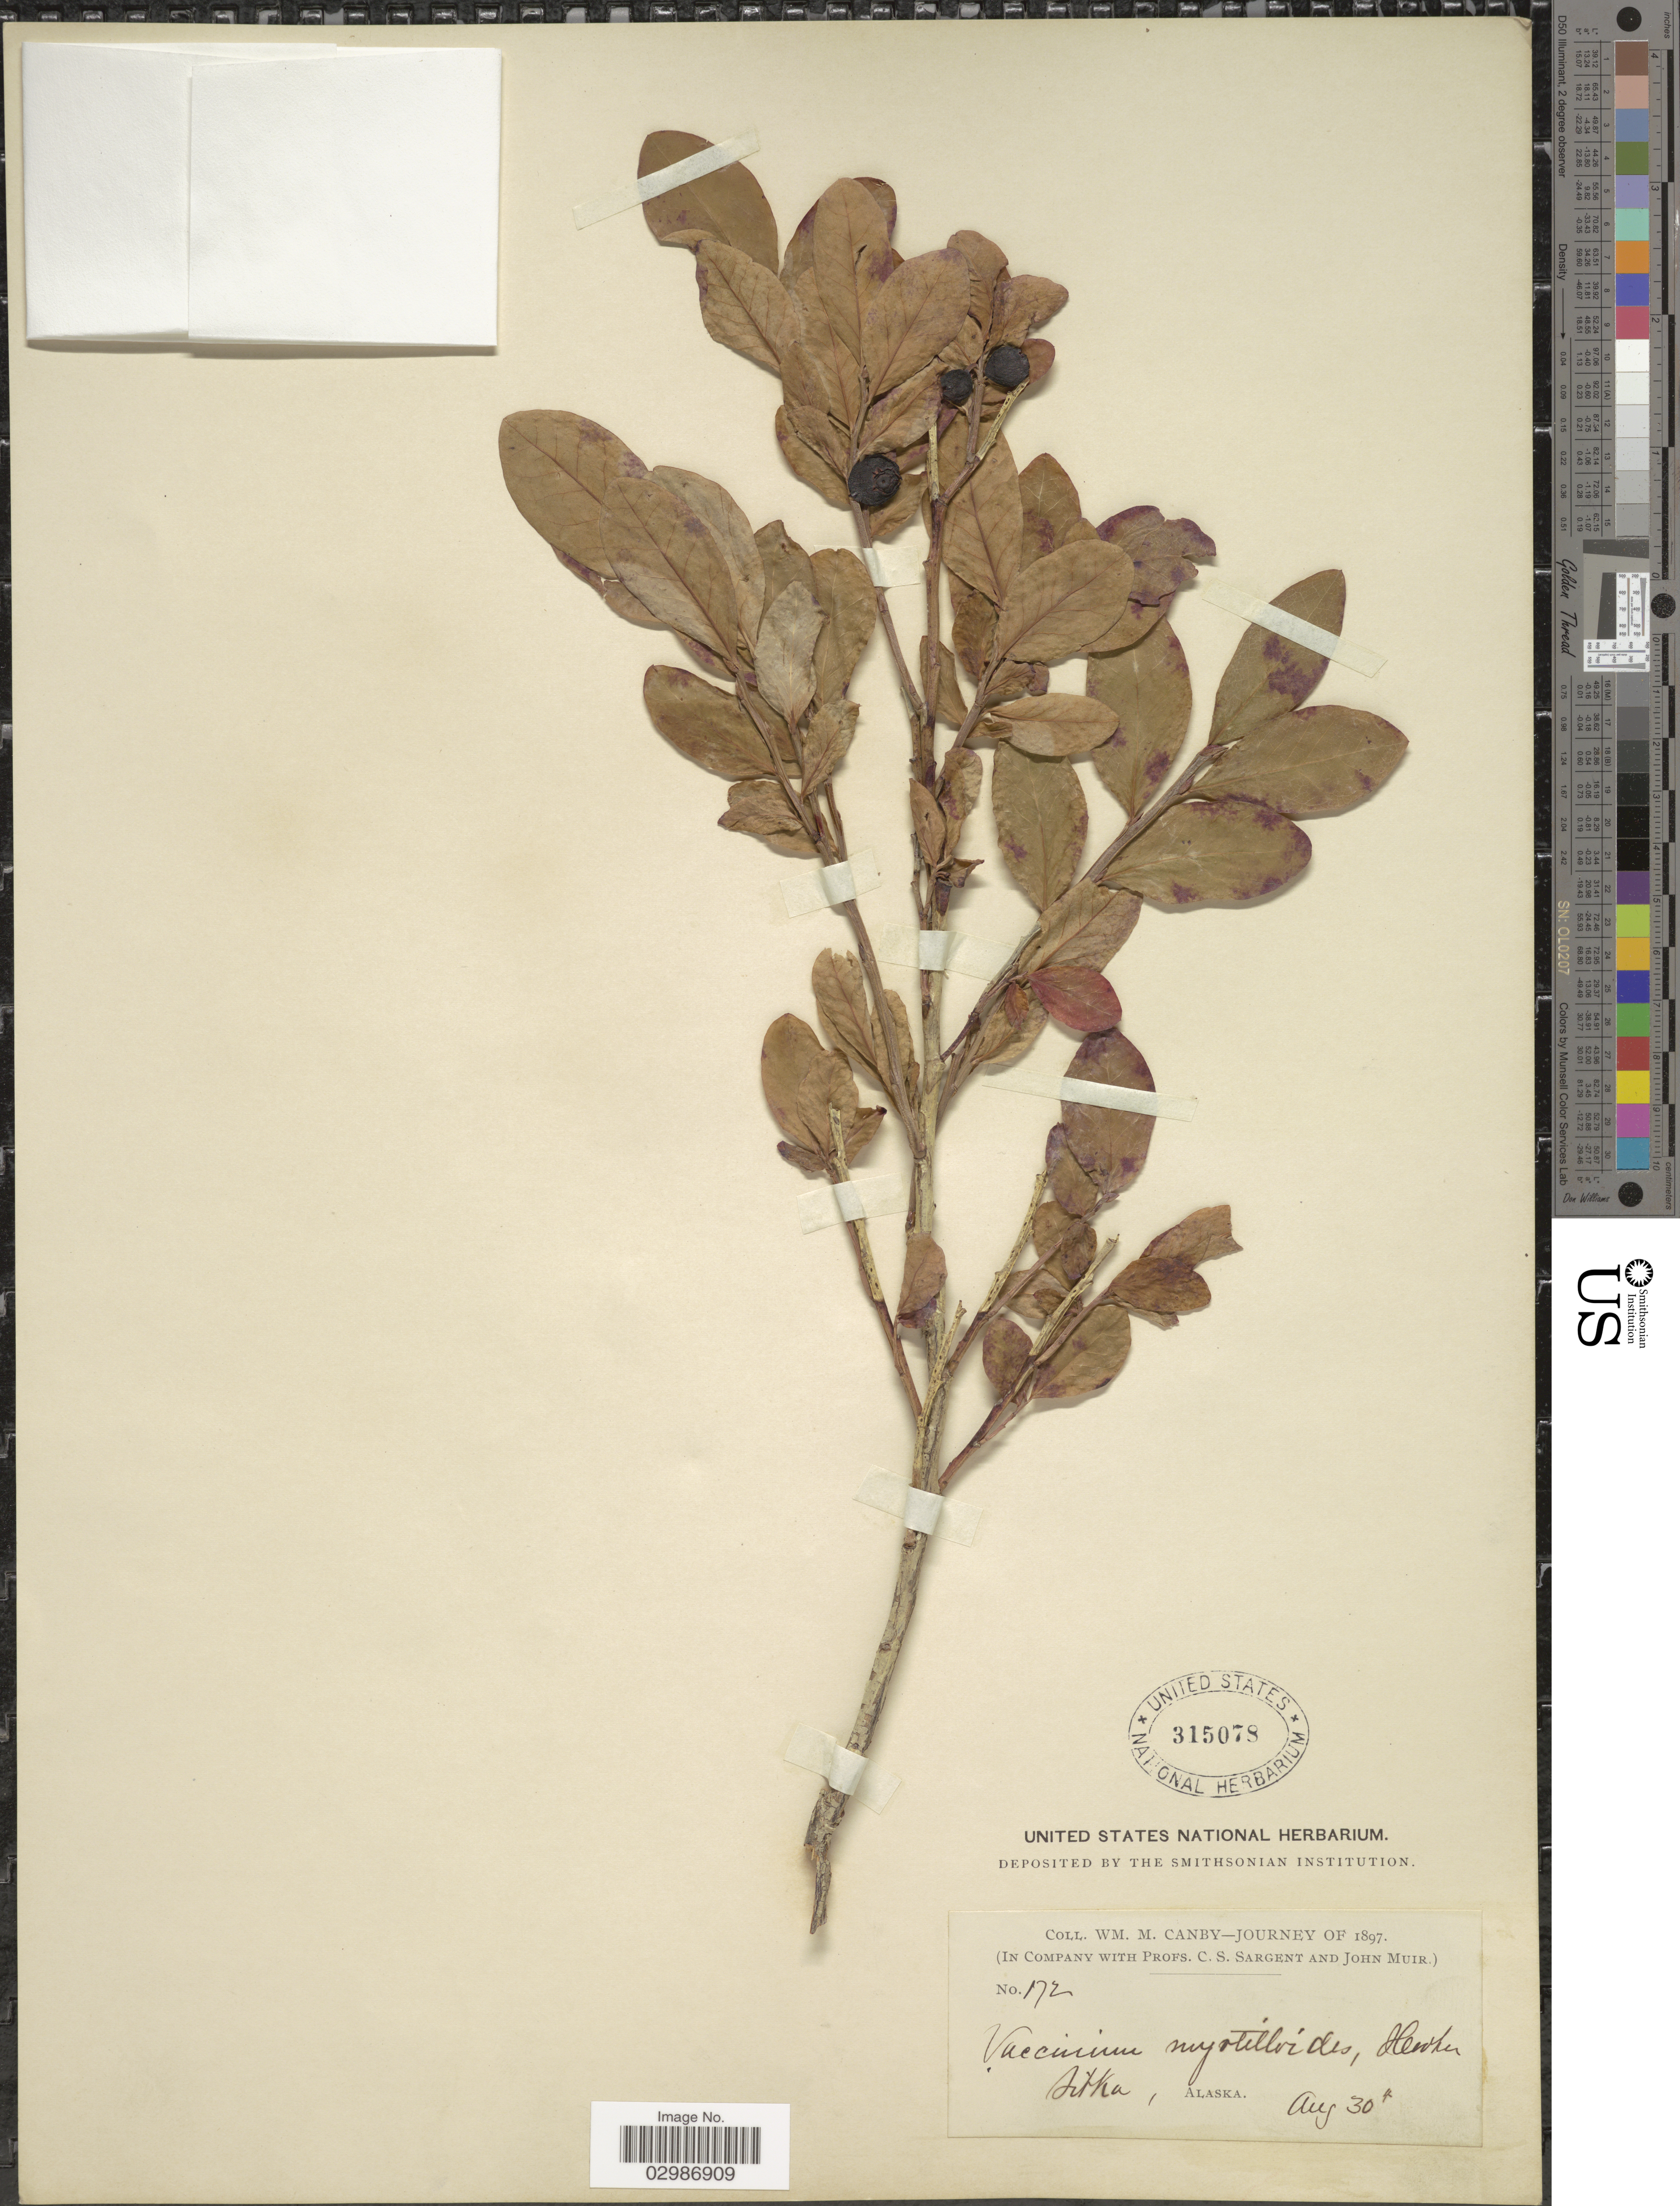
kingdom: Plantae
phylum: Tracheophyta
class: Magnoliopsida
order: Ericales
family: Ericaceae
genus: Vaccinium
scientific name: Vaccinium alaskaense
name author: Howell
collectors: W. M. Canby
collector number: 172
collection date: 1897-08-30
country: United States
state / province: Alaska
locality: Sitka.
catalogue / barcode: US 315078